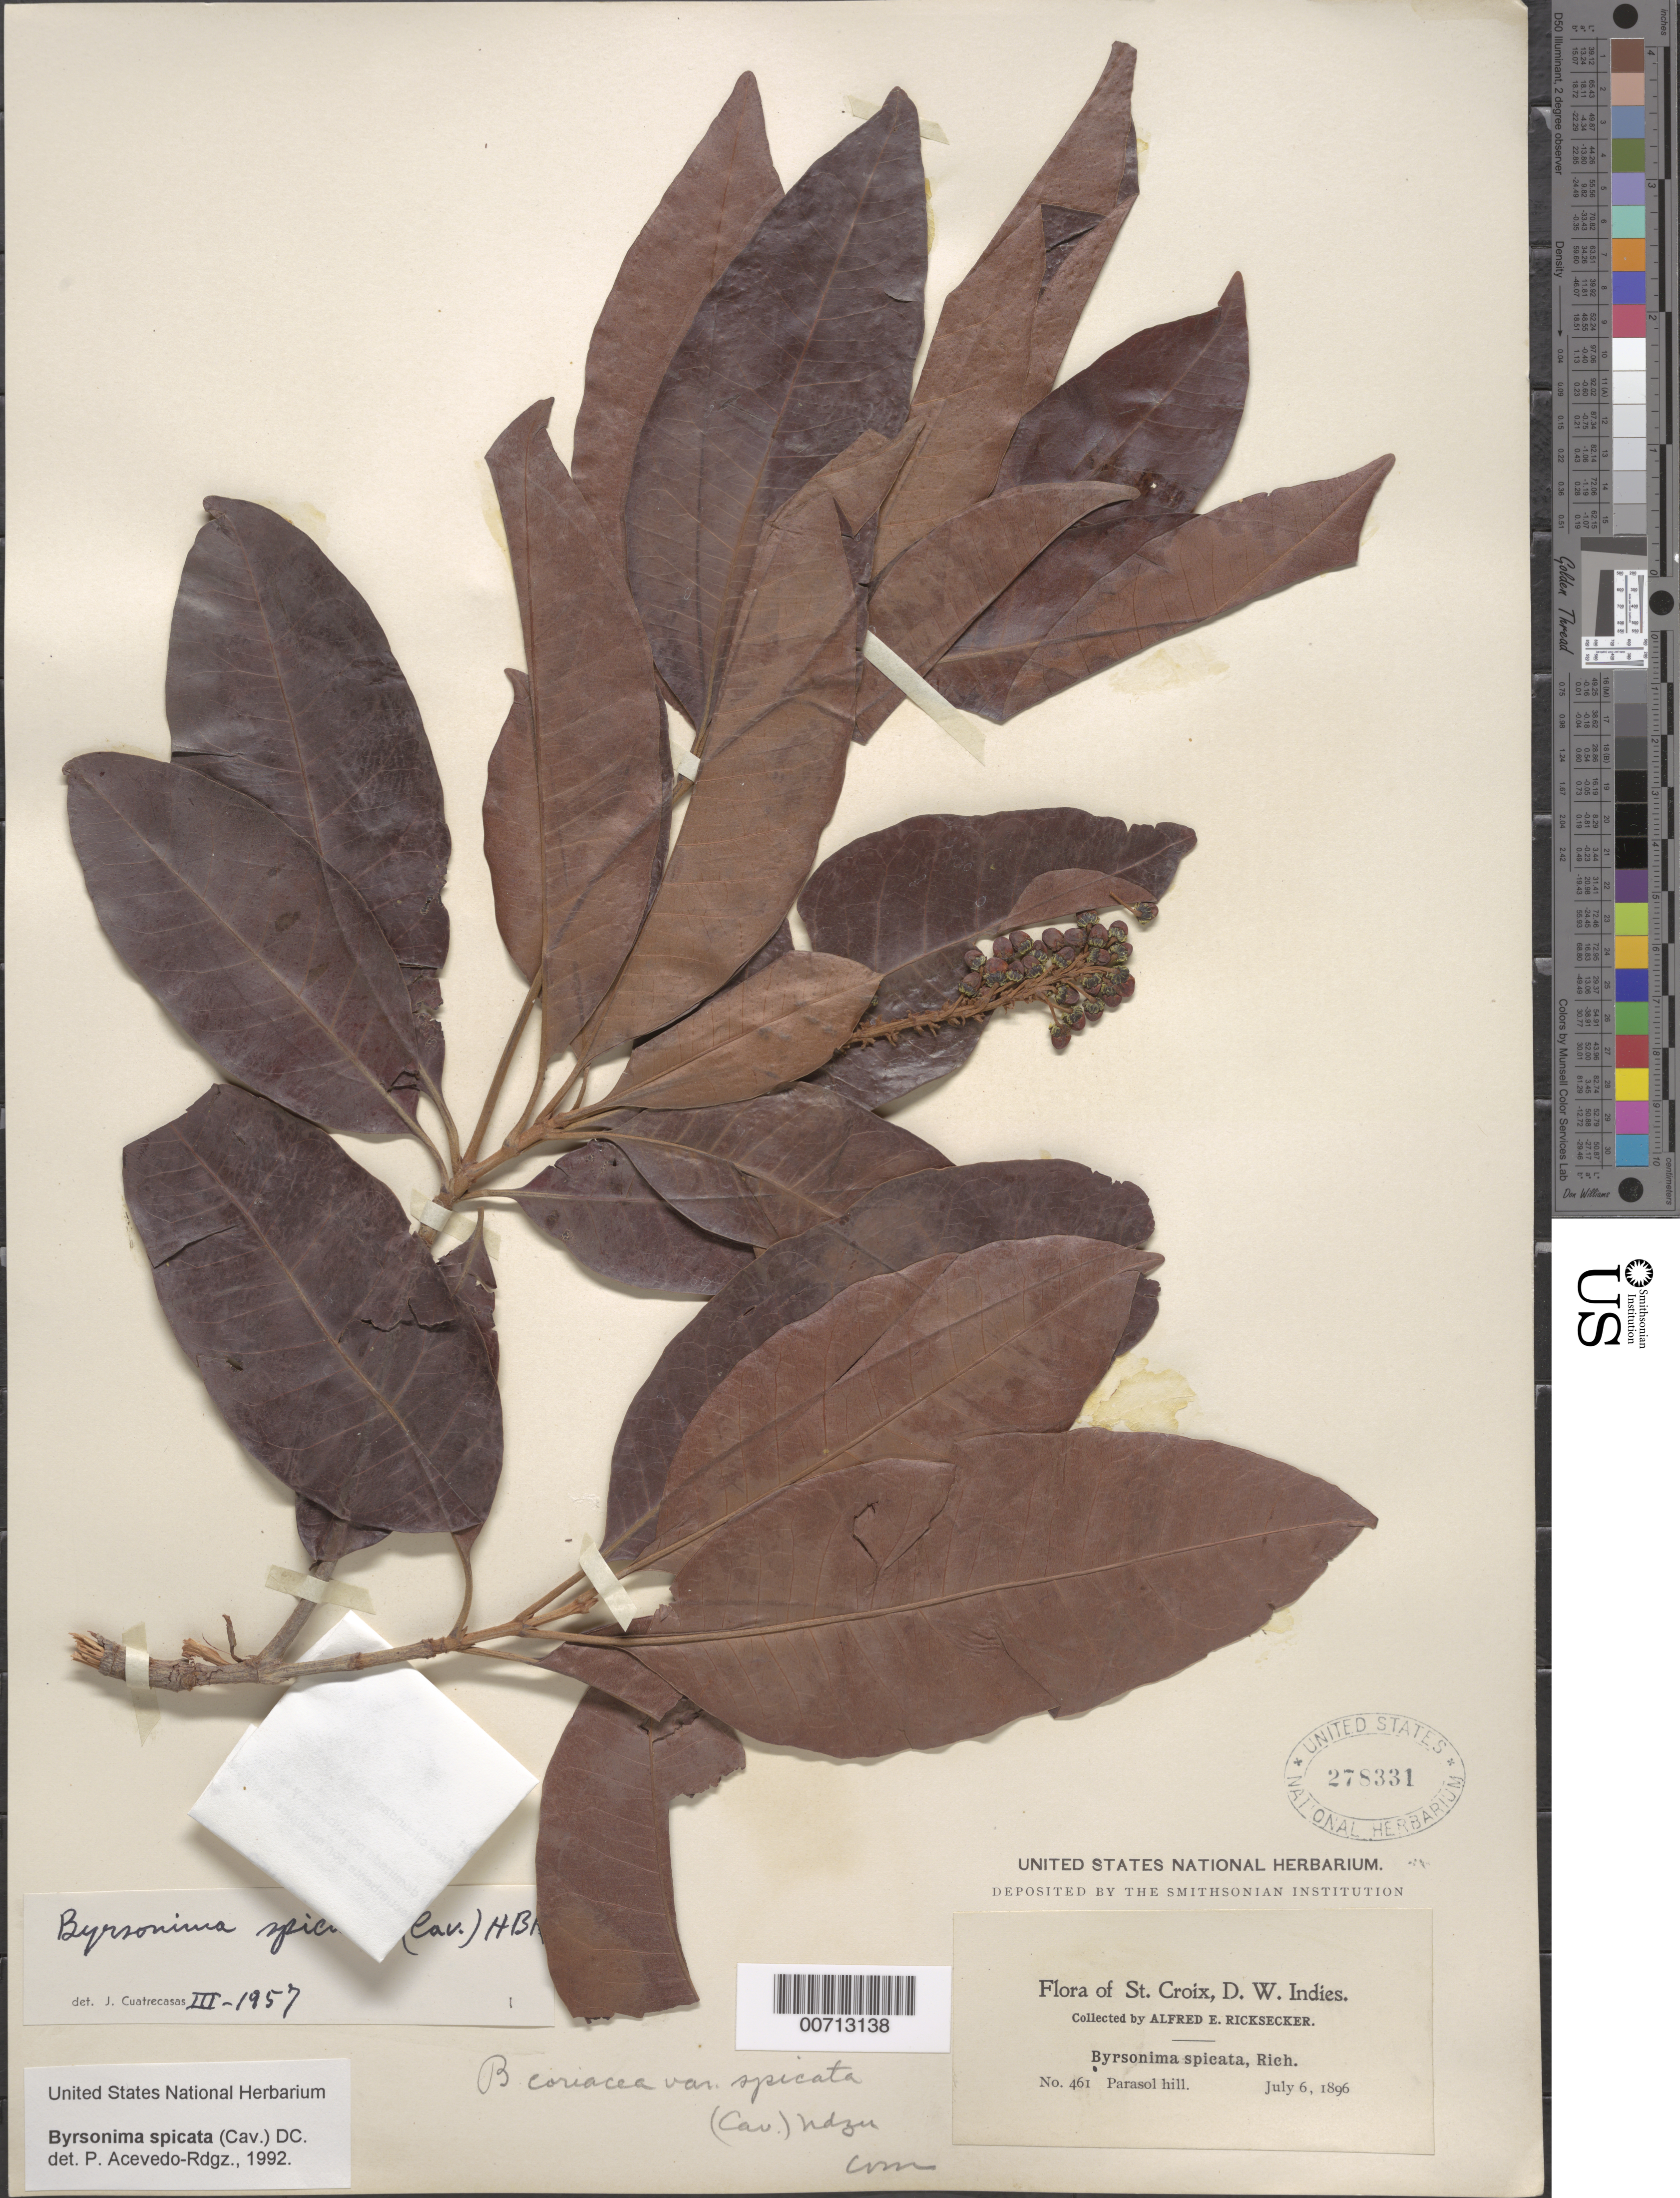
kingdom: Plantae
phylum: Tracheophyta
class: Magnoliopsida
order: Malpighiales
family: Malpighiaceae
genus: Byrsonima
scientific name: Byrsonima spicata (Cav.) DC.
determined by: Acevedo-Rodríguez, P., (BOT), Smithsonian Institution - National Museum of Natural History (UNITED STATES)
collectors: A. E. Ricksecker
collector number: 461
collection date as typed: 06 Jul 1896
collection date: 1896-07-06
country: U.S. Virgin Islands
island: St. Croix Island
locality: Parasol Hill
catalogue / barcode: US 278331